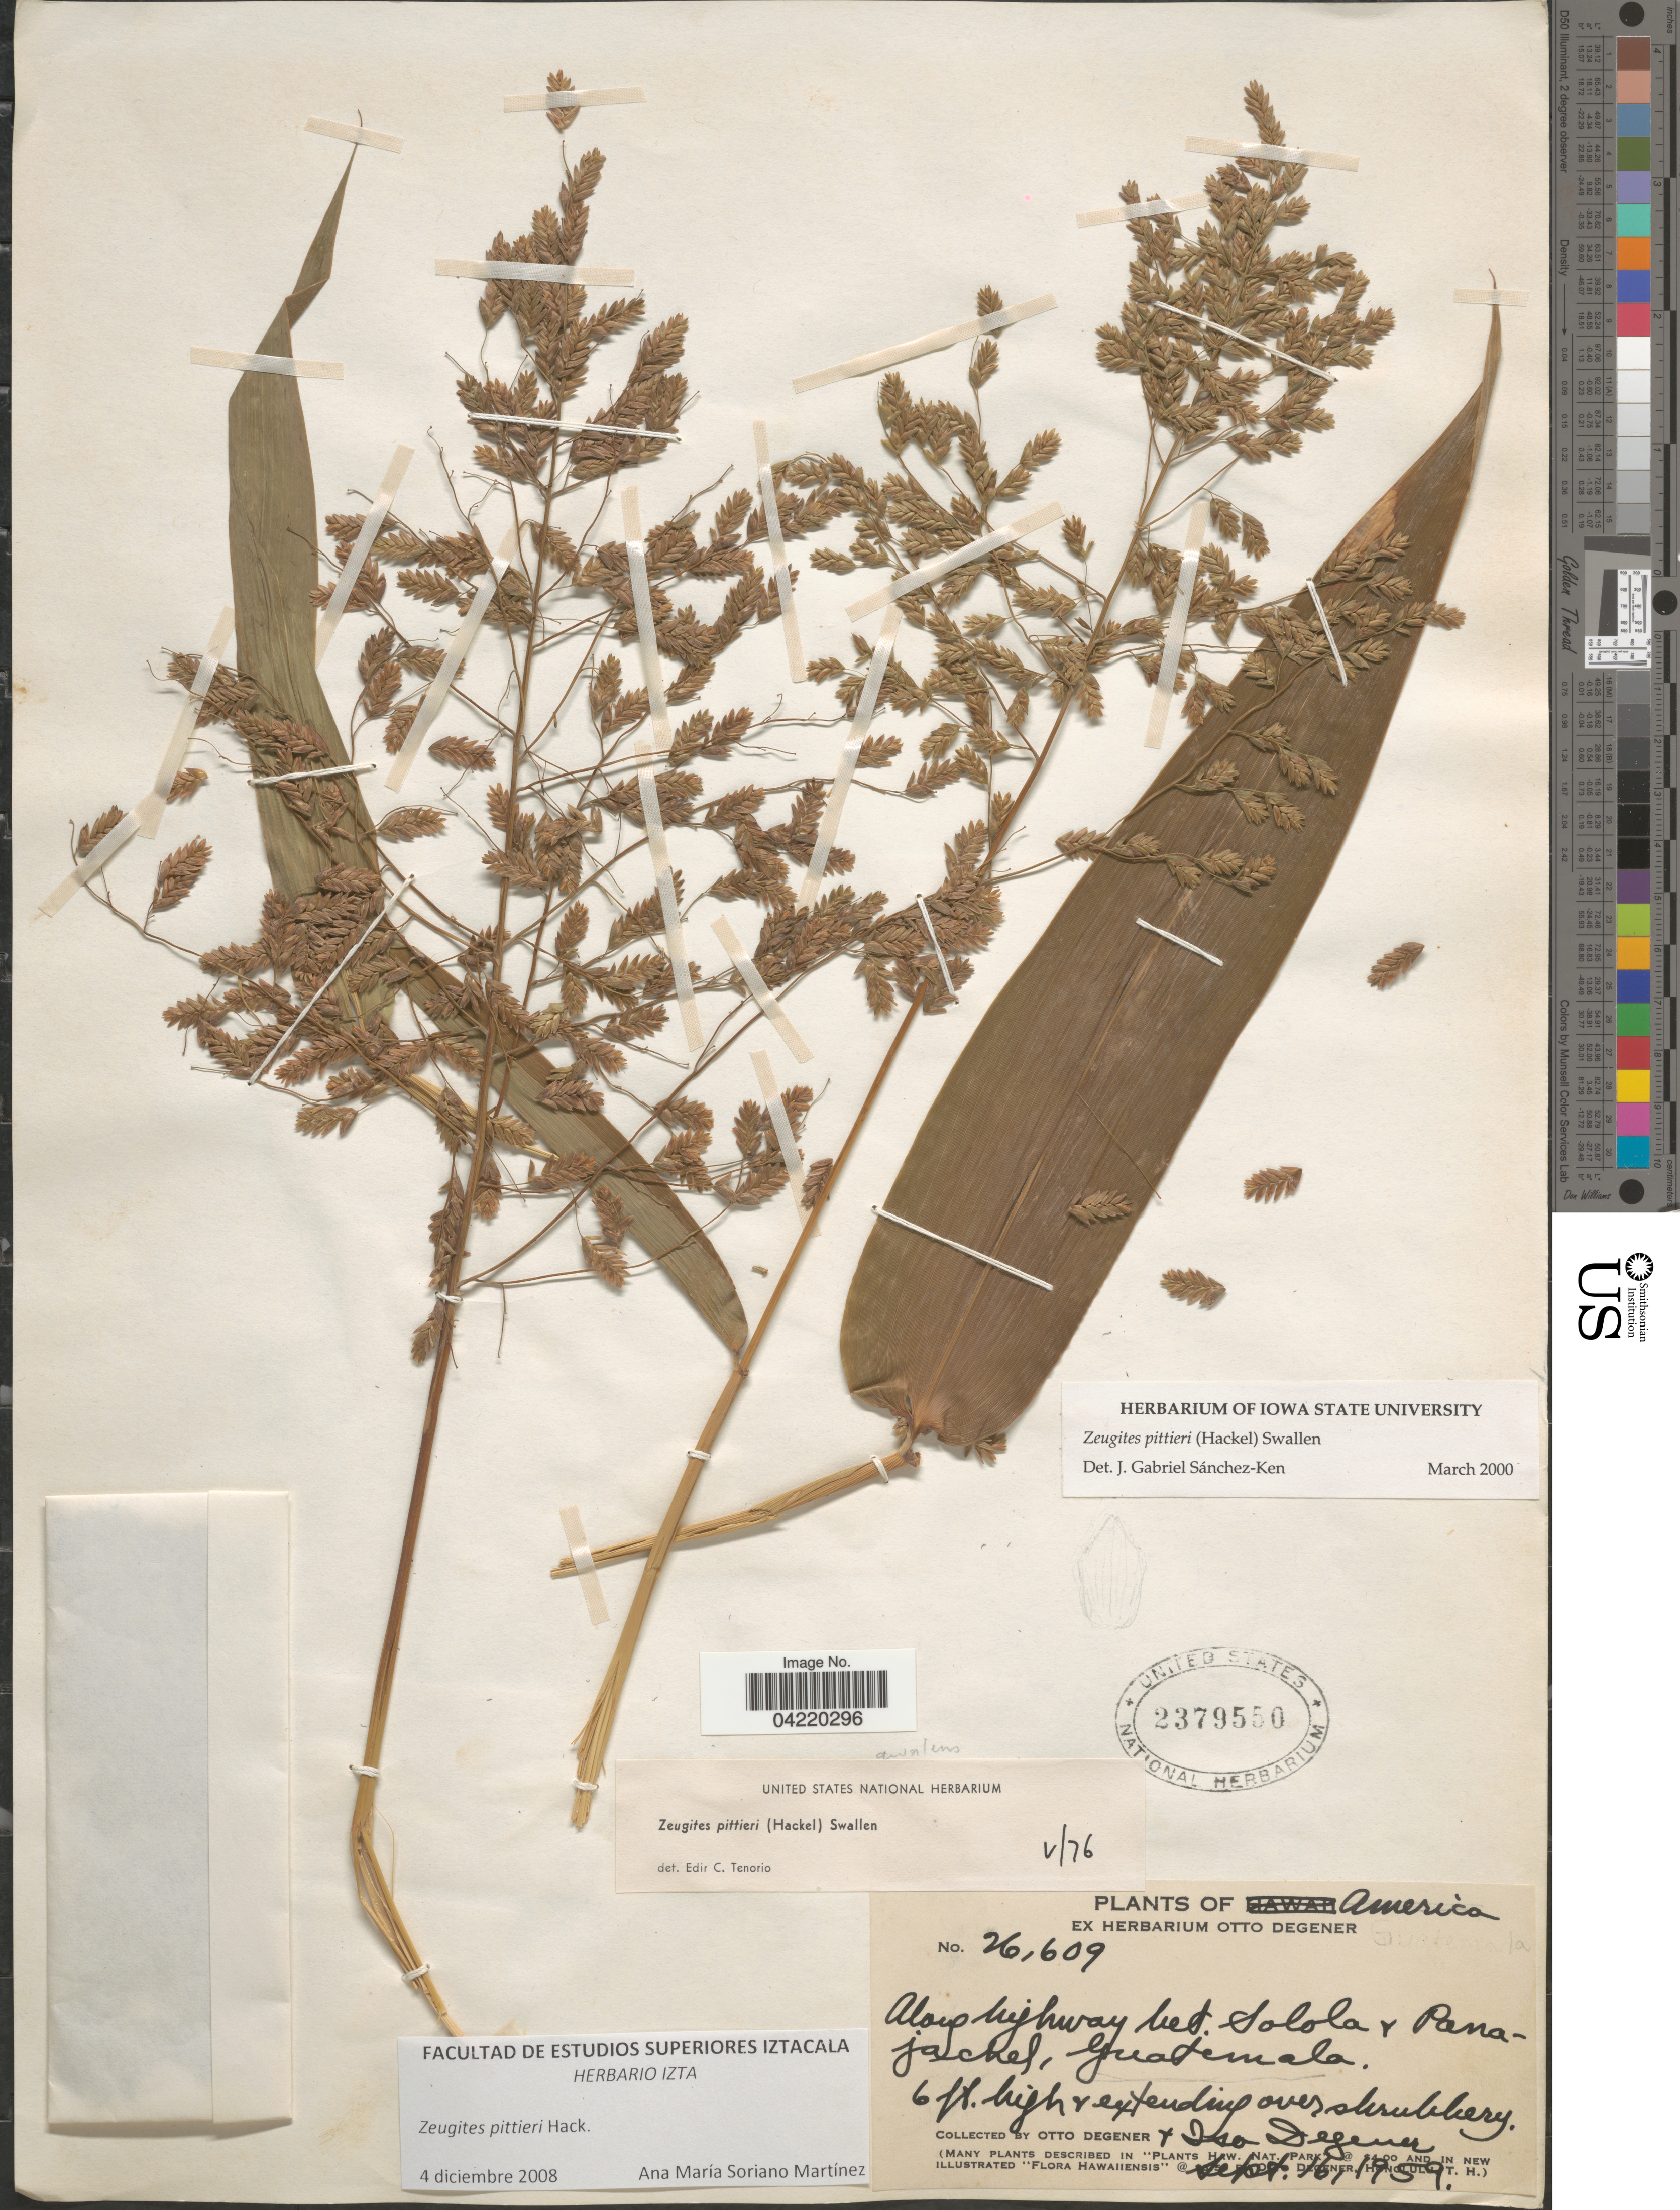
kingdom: Plantae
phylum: Tracheophyta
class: Liliopsida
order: Poales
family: Poaceae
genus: Zeugites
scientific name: Zeugites pittieri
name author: Hack.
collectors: O. Degener & I. Degener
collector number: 26609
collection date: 1959-09-16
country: Guatemala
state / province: Solola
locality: Along highway bet. Solola y Panajachel.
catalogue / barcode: US 2379550